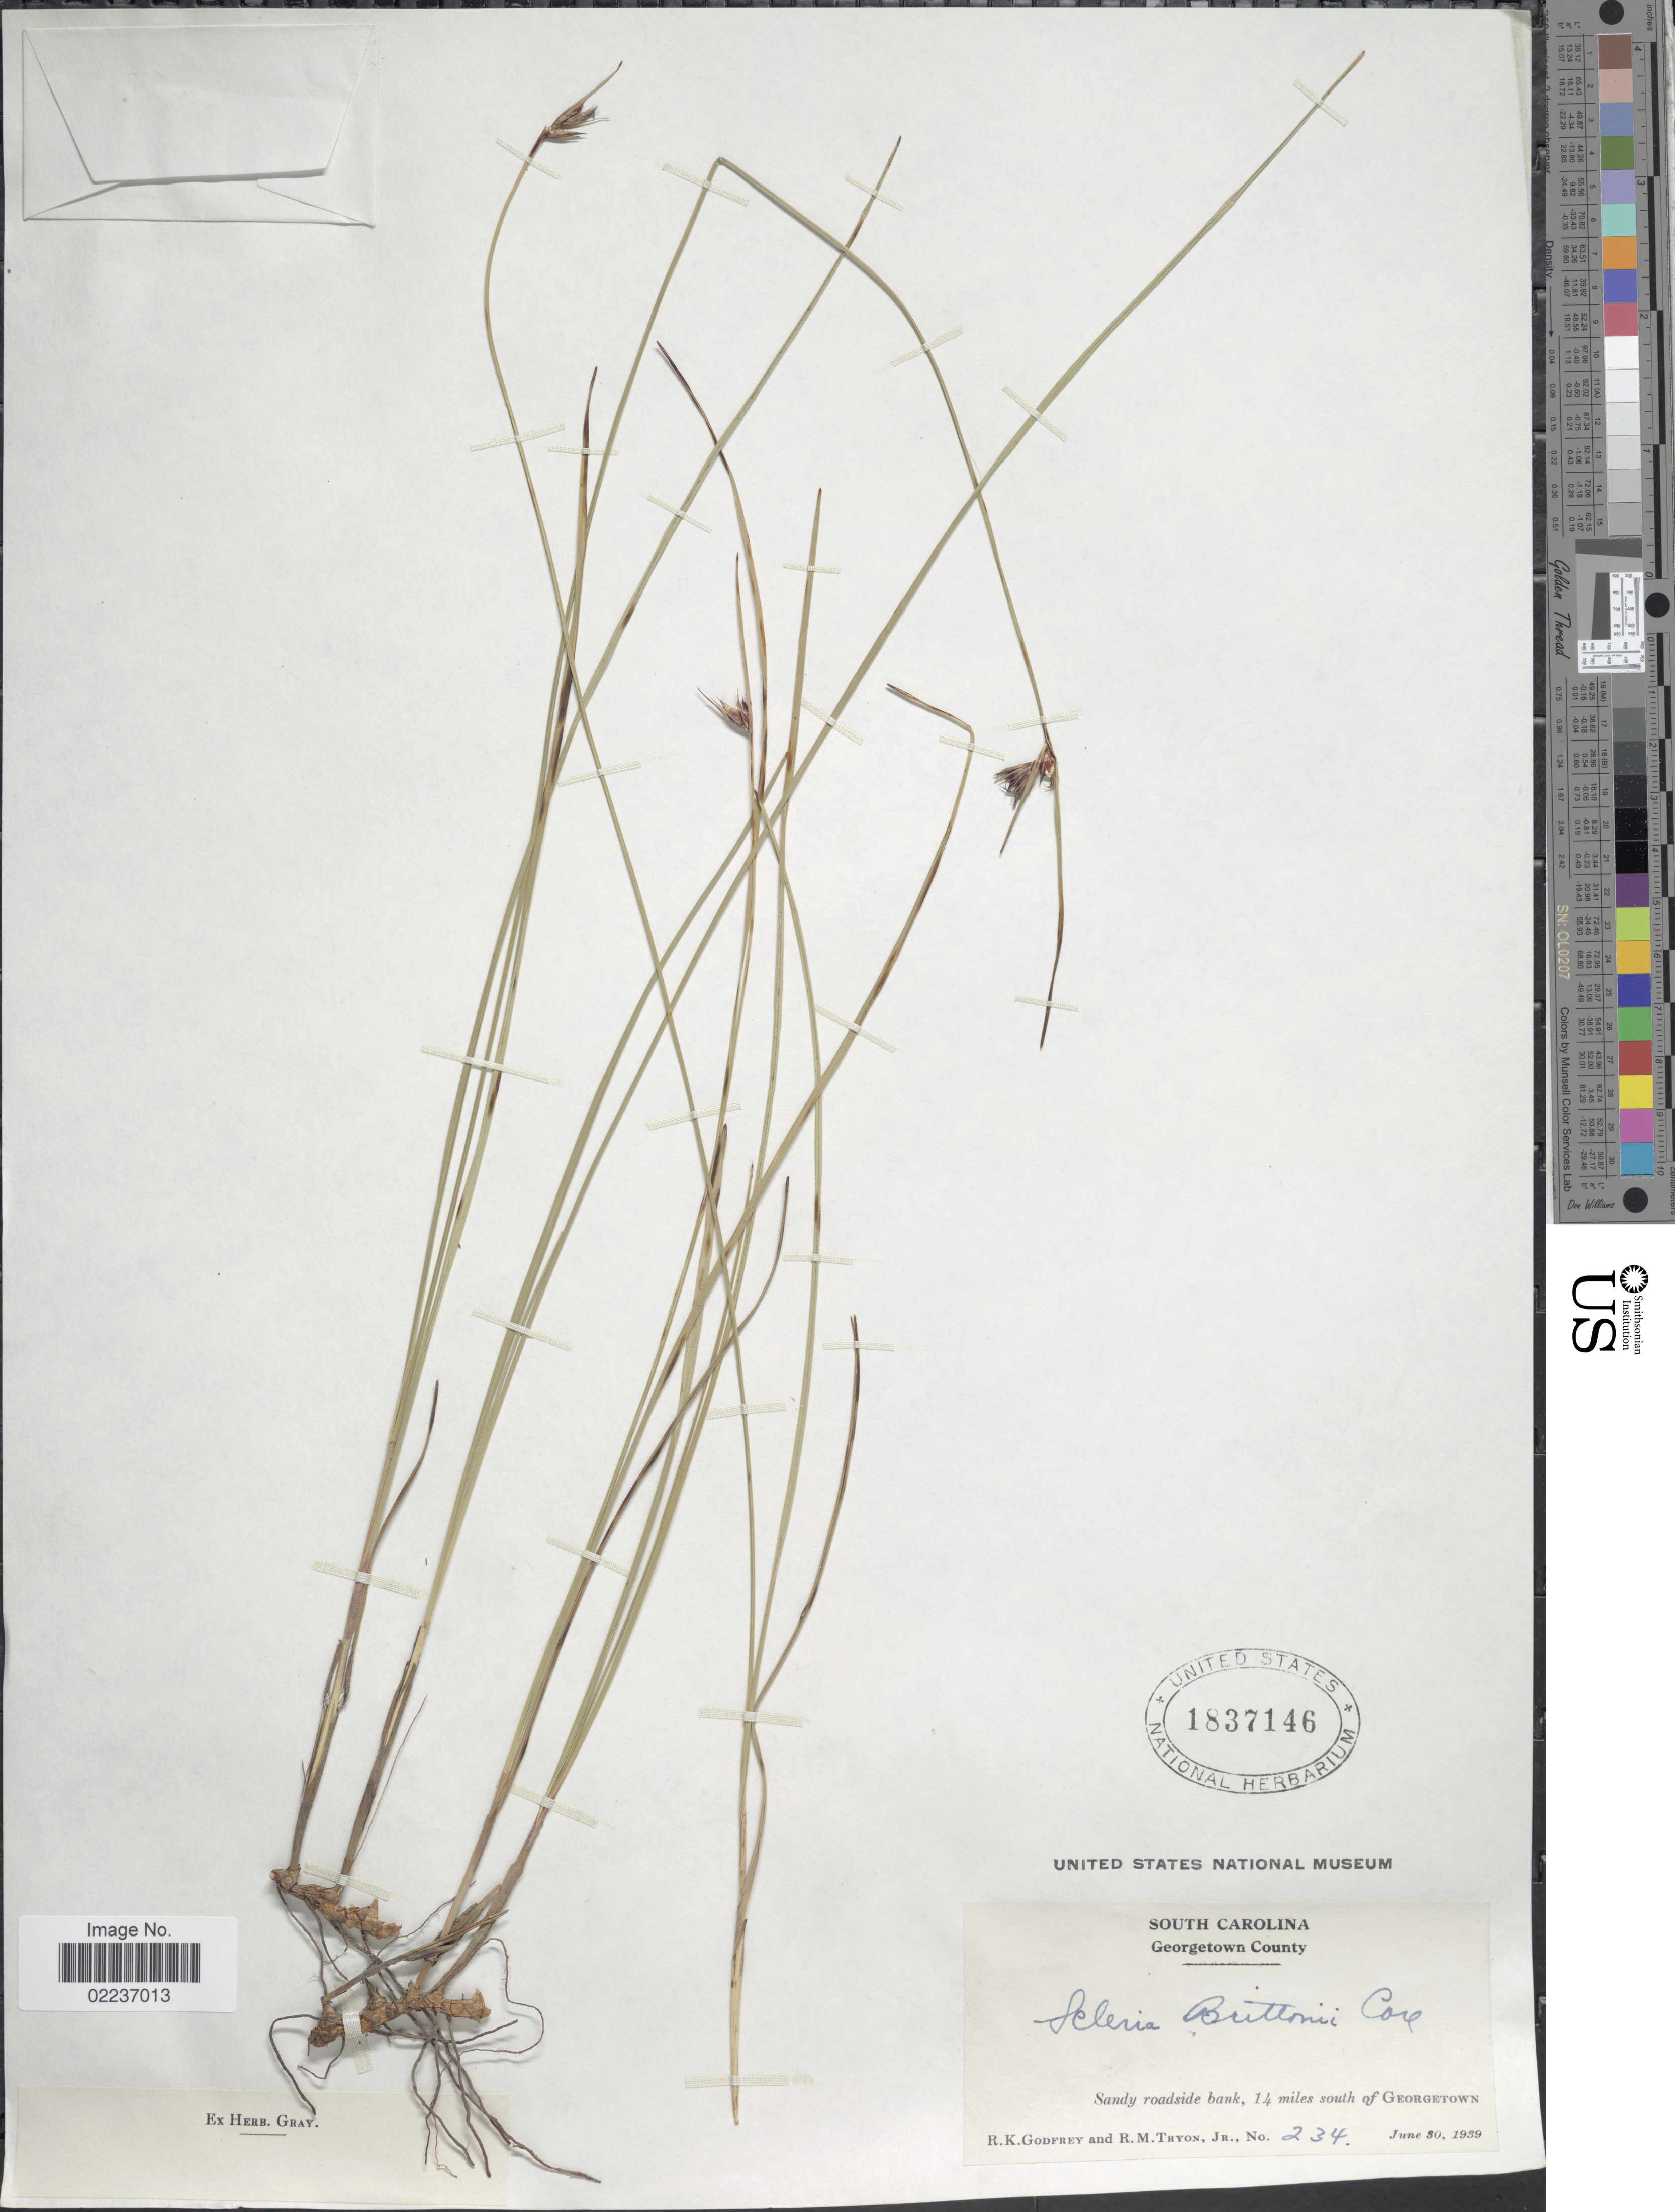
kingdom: Plantae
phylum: Tracheophyta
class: Liliopsida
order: Poales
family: Cyperaceae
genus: Scleria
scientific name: Scleria brittonii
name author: Core ex Small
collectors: R. K. Godfrey & R. M. Tryon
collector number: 234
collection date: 1939-06-30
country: United States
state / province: South Carolina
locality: Georgetown County, sandy roadside bank, 14 miles south of Georgetown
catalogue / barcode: US 1837146